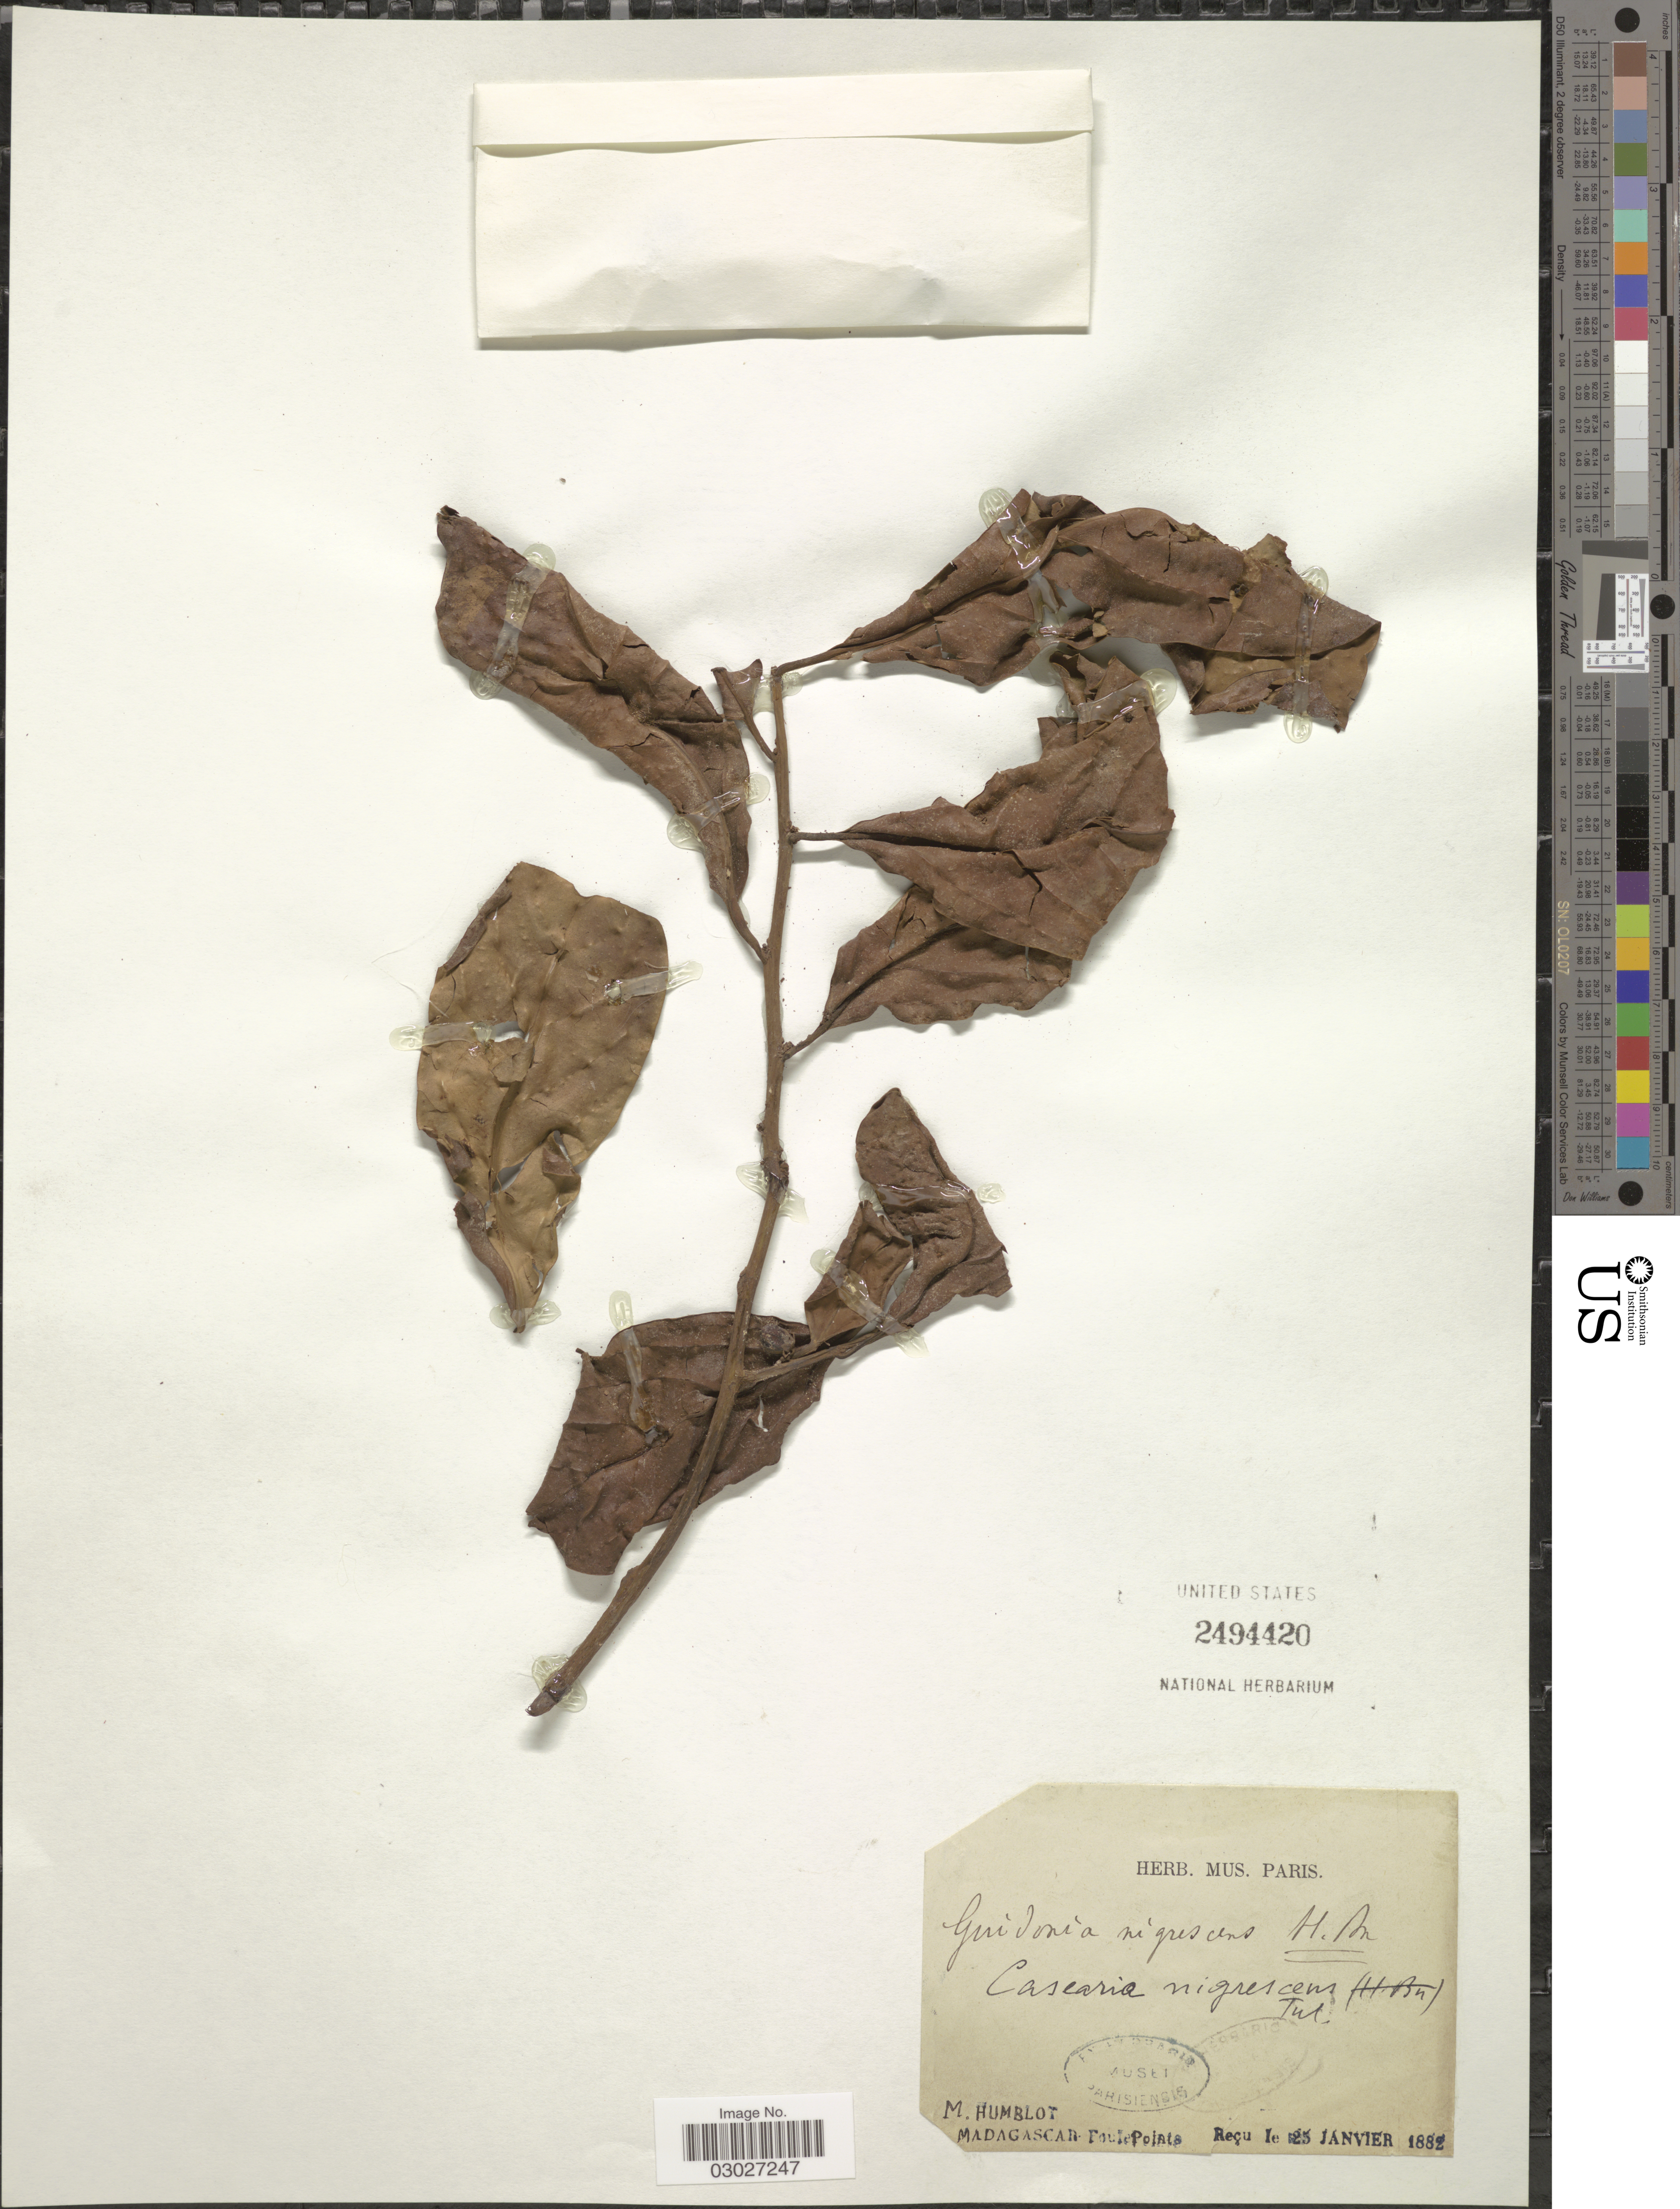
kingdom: Plantae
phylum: Tracheophyta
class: Magnoliopsida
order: Malpighiales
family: Salicaceae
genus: Casearia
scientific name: Casearia nigrescens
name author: Tul.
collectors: M. Humblot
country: Madagascar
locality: Foule Pointe.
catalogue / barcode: US 2494420